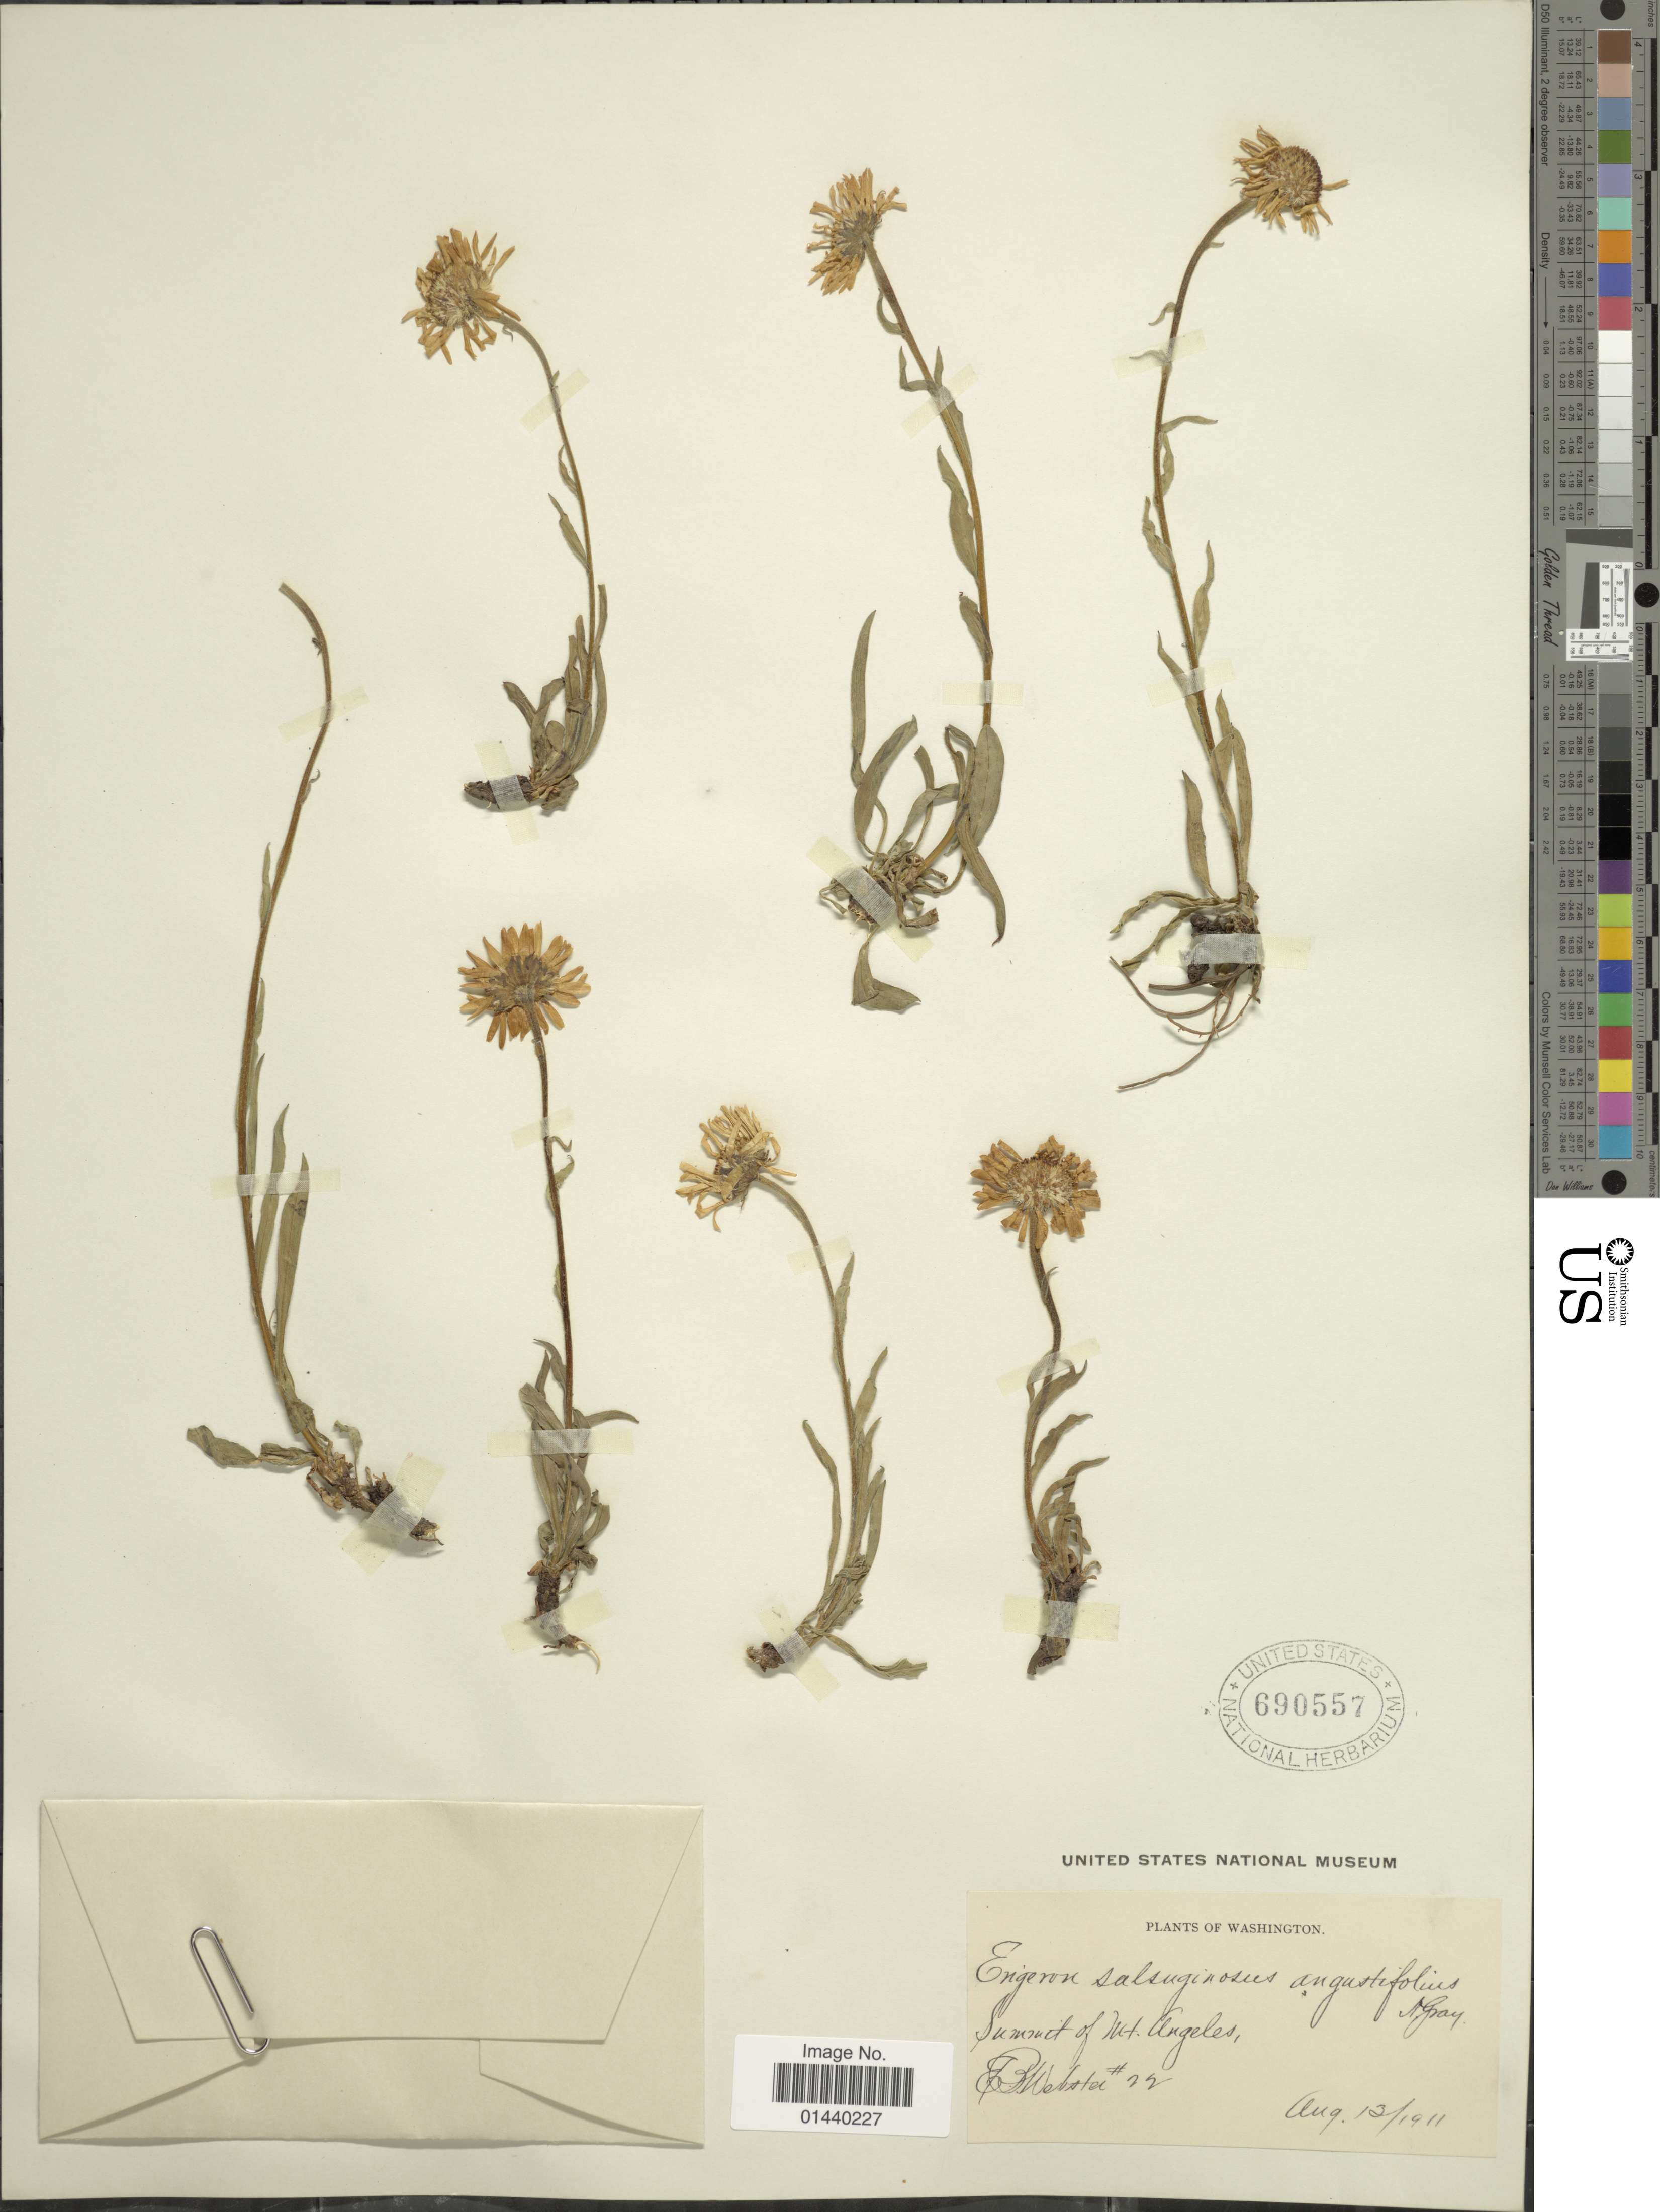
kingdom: Plantae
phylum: Tracheophyta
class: Magnoliopsida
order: Asterales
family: Asteraceae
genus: Erigeron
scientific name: Erigeron salsuginosus var. angustifolius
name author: A. Gray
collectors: E. B. Webster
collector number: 22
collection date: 1911-08-13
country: United States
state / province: Washington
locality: Summit of Mt. Angeles.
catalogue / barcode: US 690557